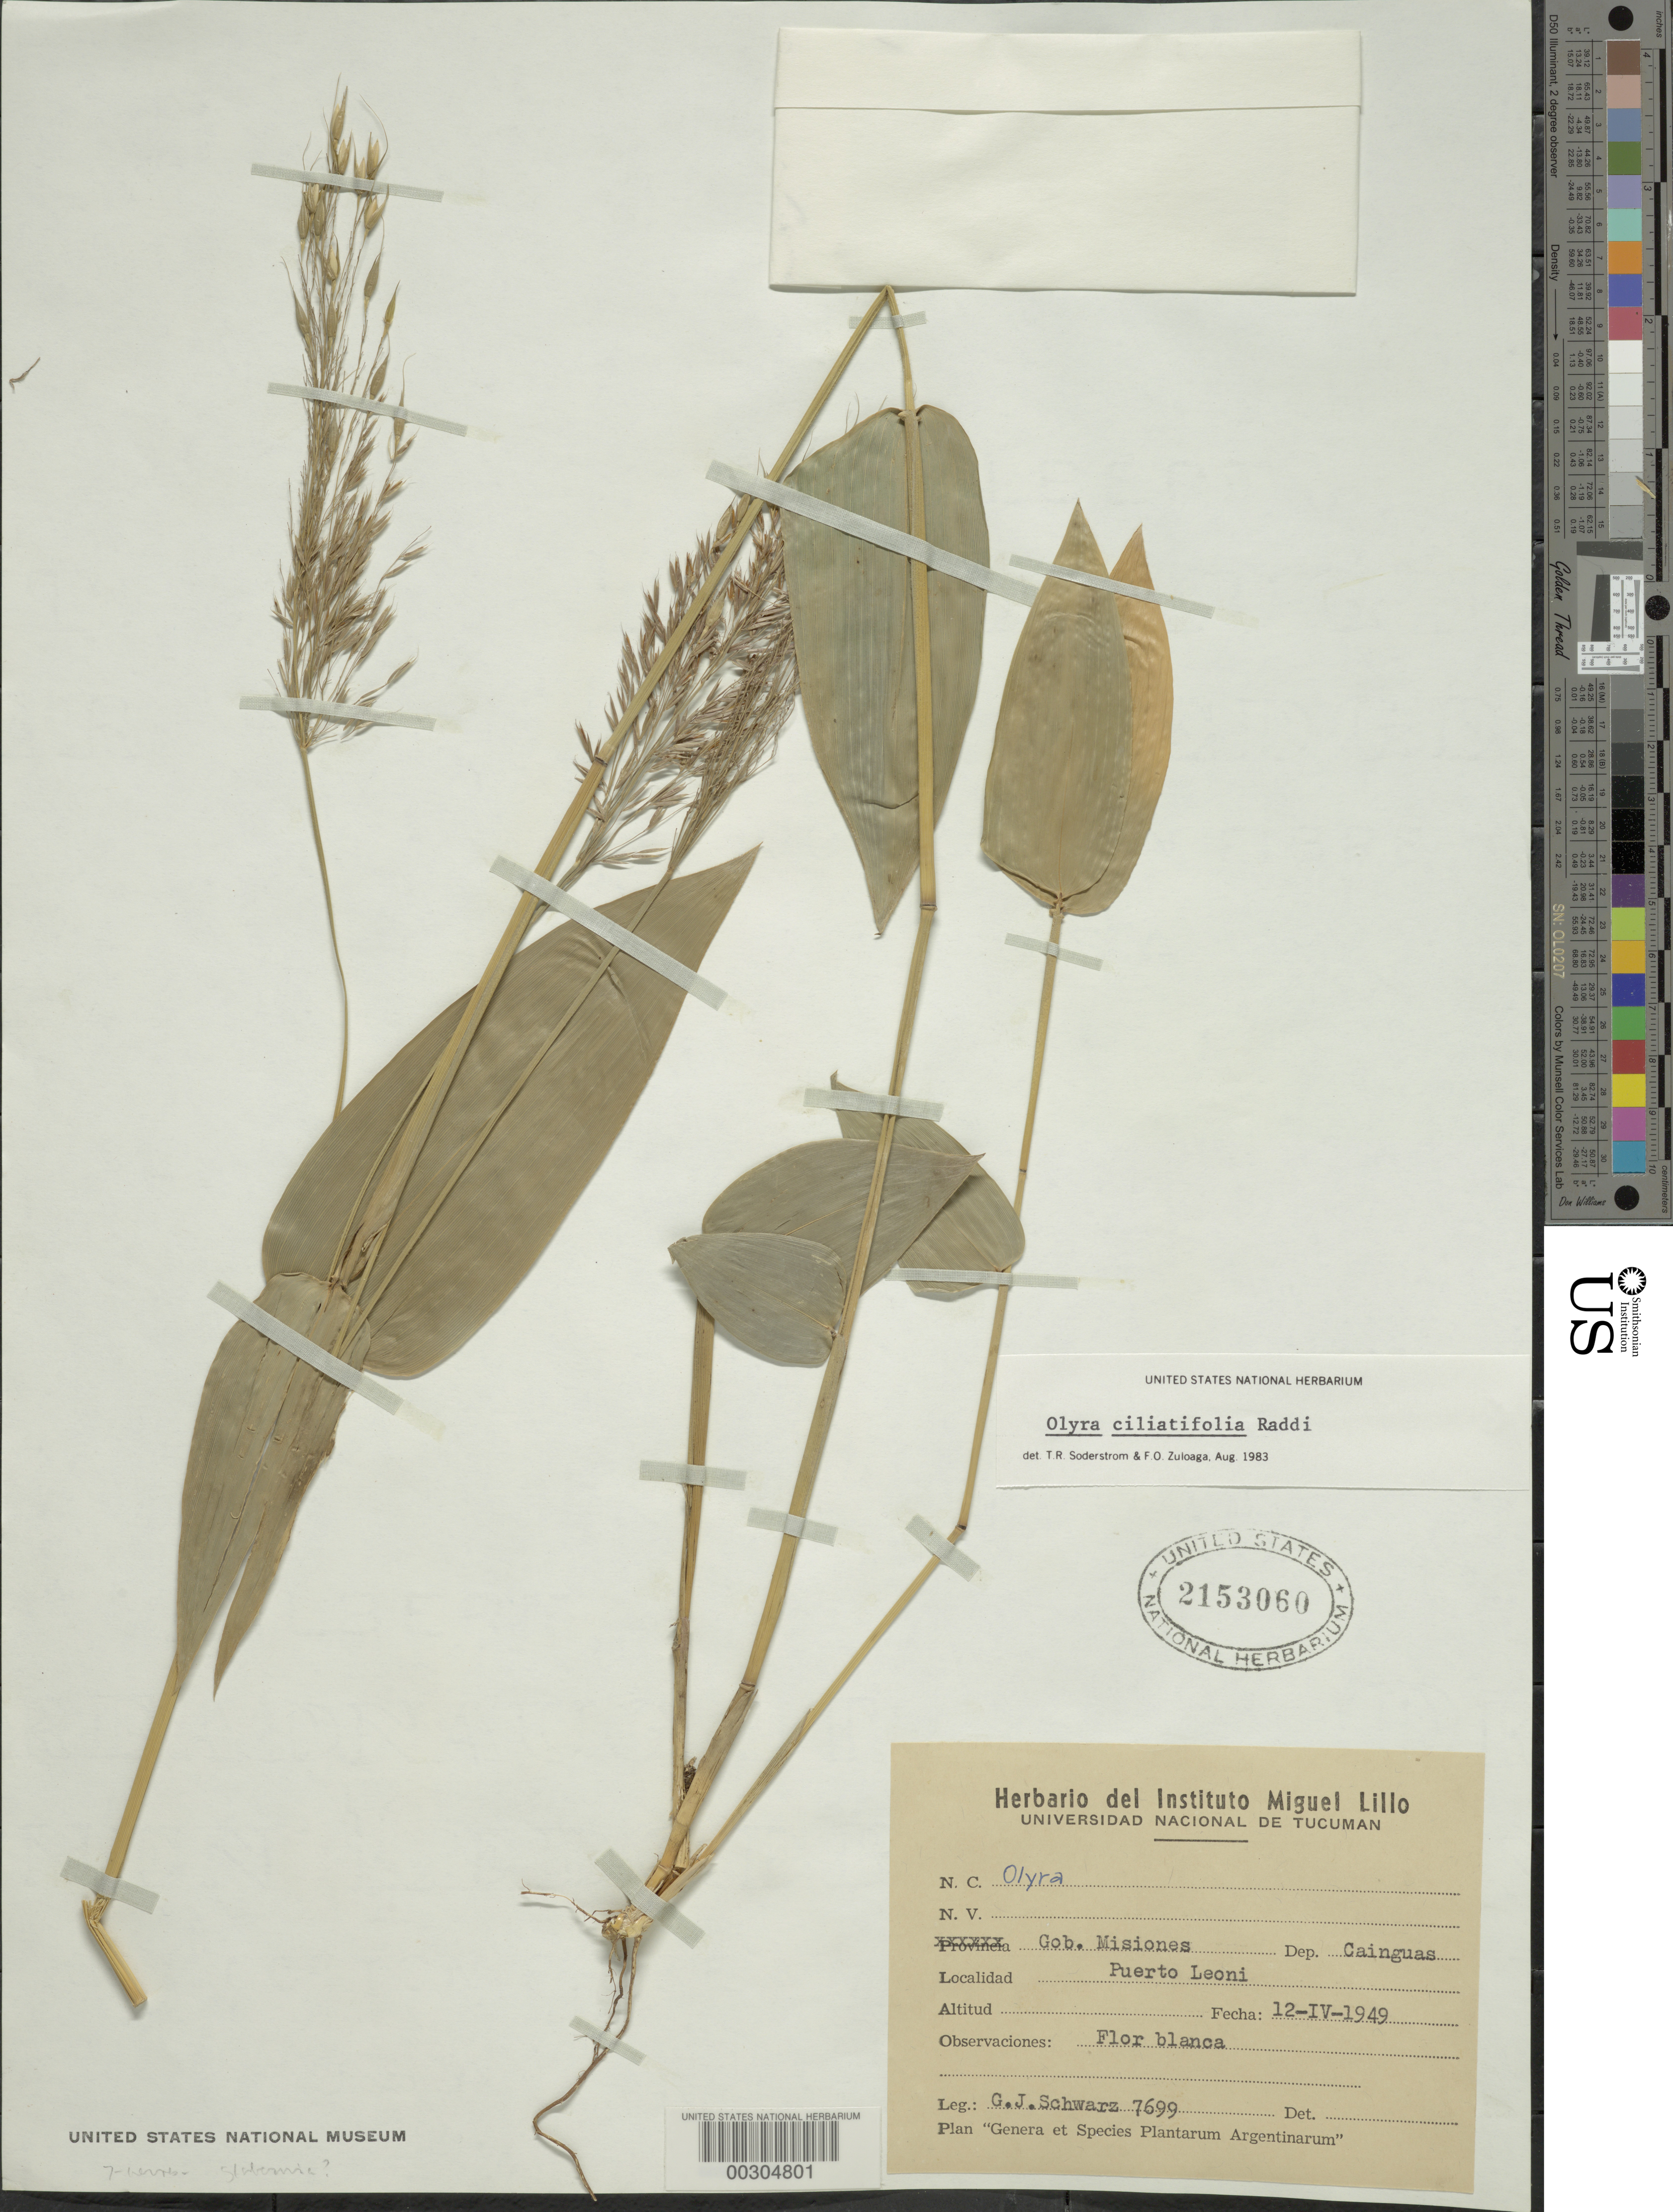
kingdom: Plantae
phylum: Tracheophyta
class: Liliopsida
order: Poales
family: Poaceae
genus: Olyra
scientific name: Olyra ciliatifolia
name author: Raddi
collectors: G. Schwartz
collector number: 7699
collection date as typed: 12 Apr 1949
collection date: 1949-04-12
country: Argentina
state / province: Misiones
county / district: Cainguás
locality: Puerto Leoni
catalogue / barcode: US 2153060